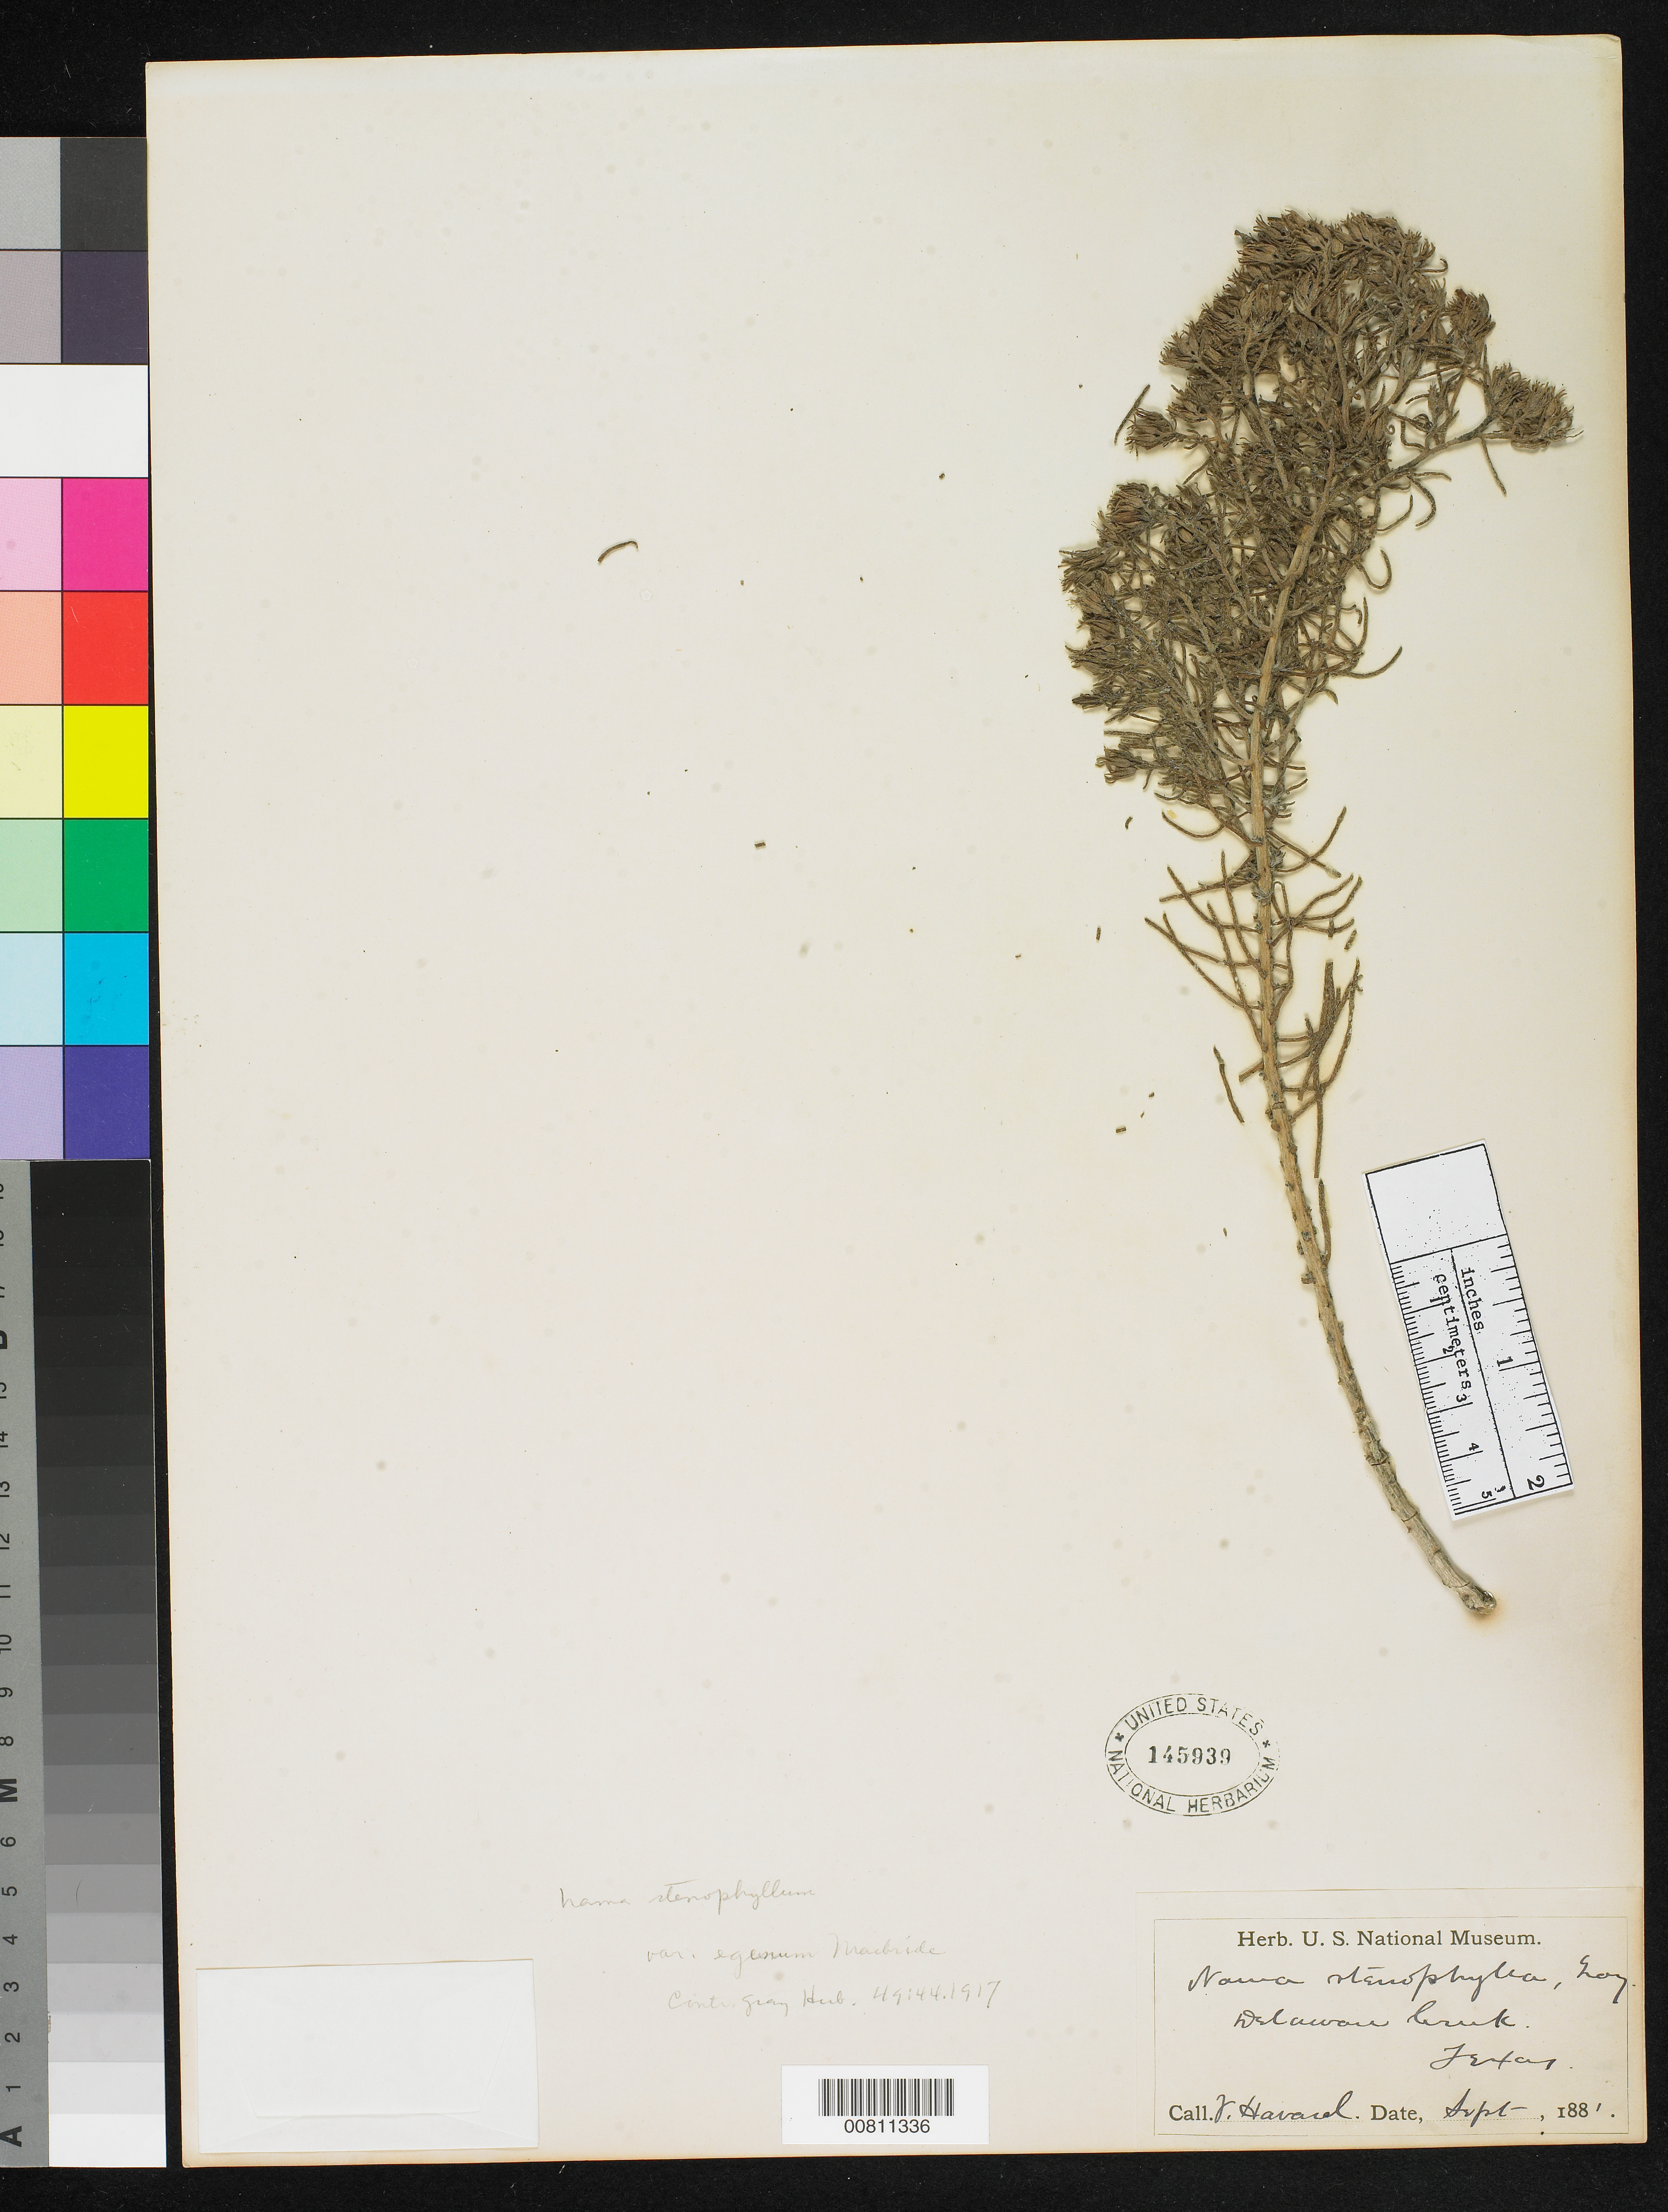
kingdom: Plantae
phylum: Tracheophyta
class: Magnoliopsida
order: Boraginales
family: Namaceae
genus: Nama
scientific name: Nama stenophylla var. egena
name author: J.F. Macbr.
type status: Type Collection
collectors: V. Havard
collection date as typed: Sep 1881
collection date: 1881-09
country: United States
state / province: Texas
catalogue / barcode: US 145939